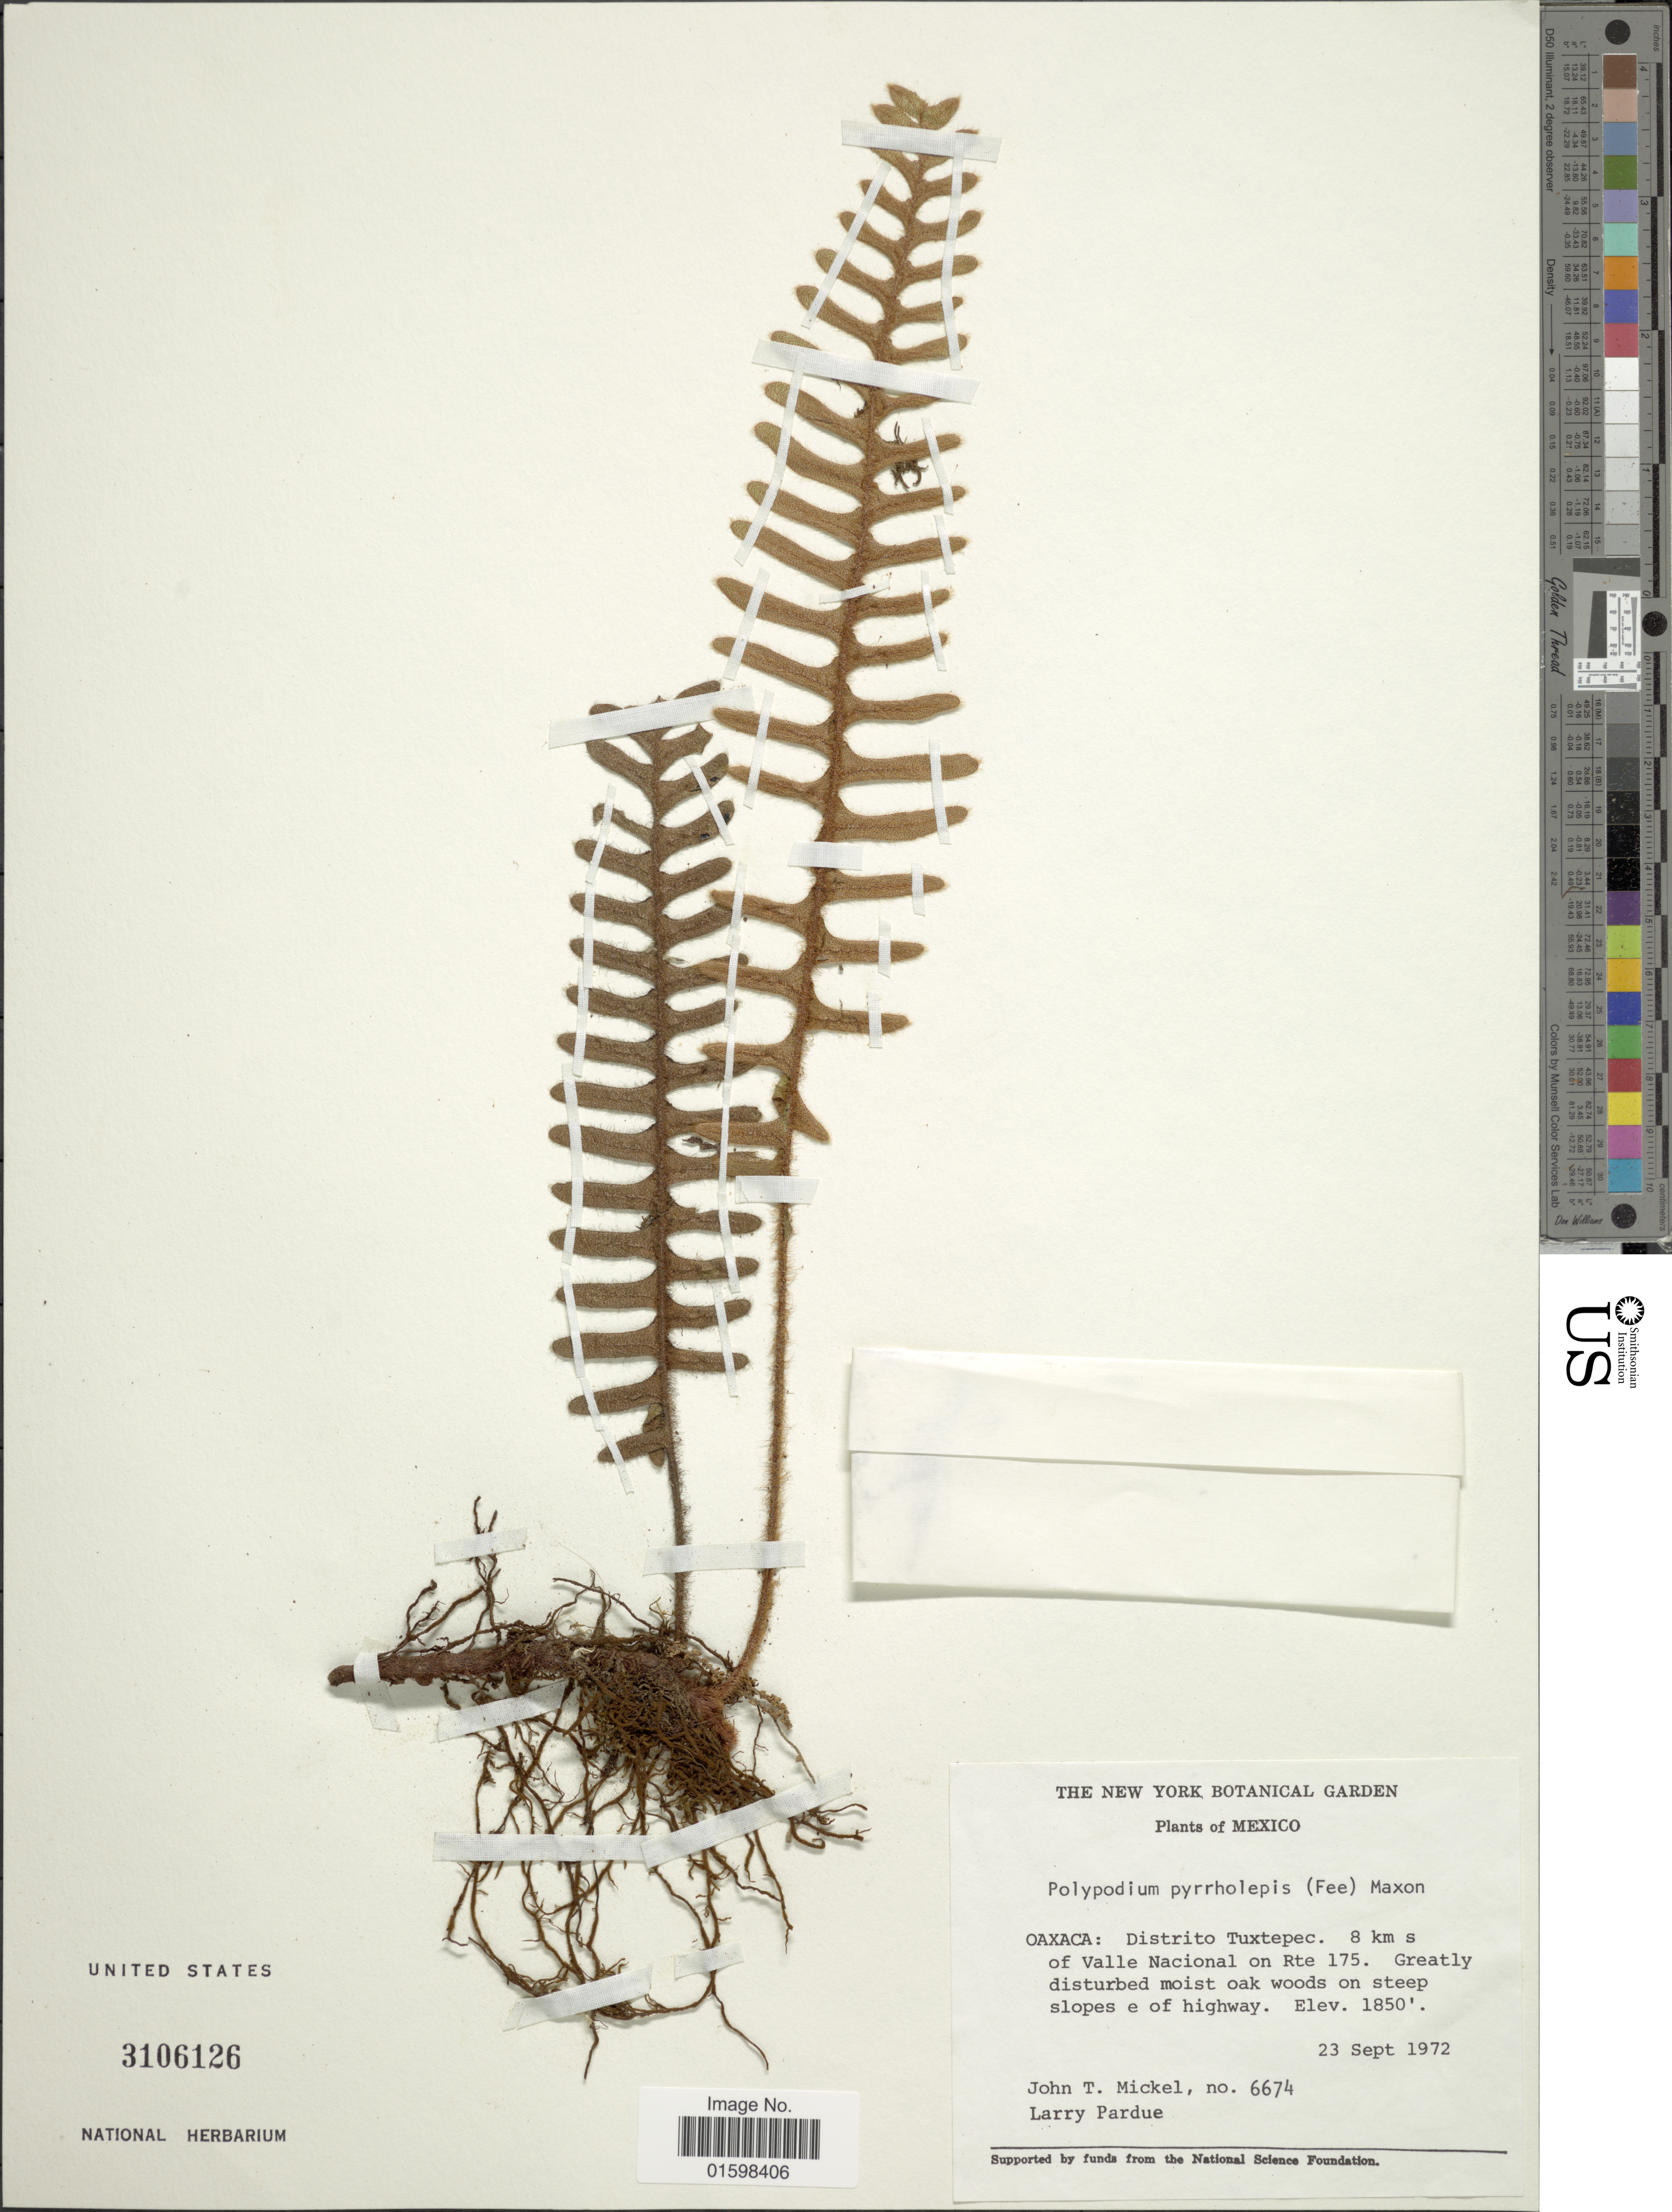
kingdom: Plantae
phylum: Tracheophyta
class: Polypodiopsida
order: Polypodiales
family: Polypodiaceae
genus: Pleopeltis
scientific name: Pleopeltis pyrrholepis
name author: (Fée) A.R. Sm. & Tejero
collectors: J. T. Mickel & L. Pardue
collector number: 6674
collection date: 1972-07-23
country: Mexico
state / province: Oaxaca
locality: Oaxaca: Distrito Tuxtepec, 8 km s of Valle Nacional on Rte. 175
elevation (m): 564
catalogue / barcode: US 3106126